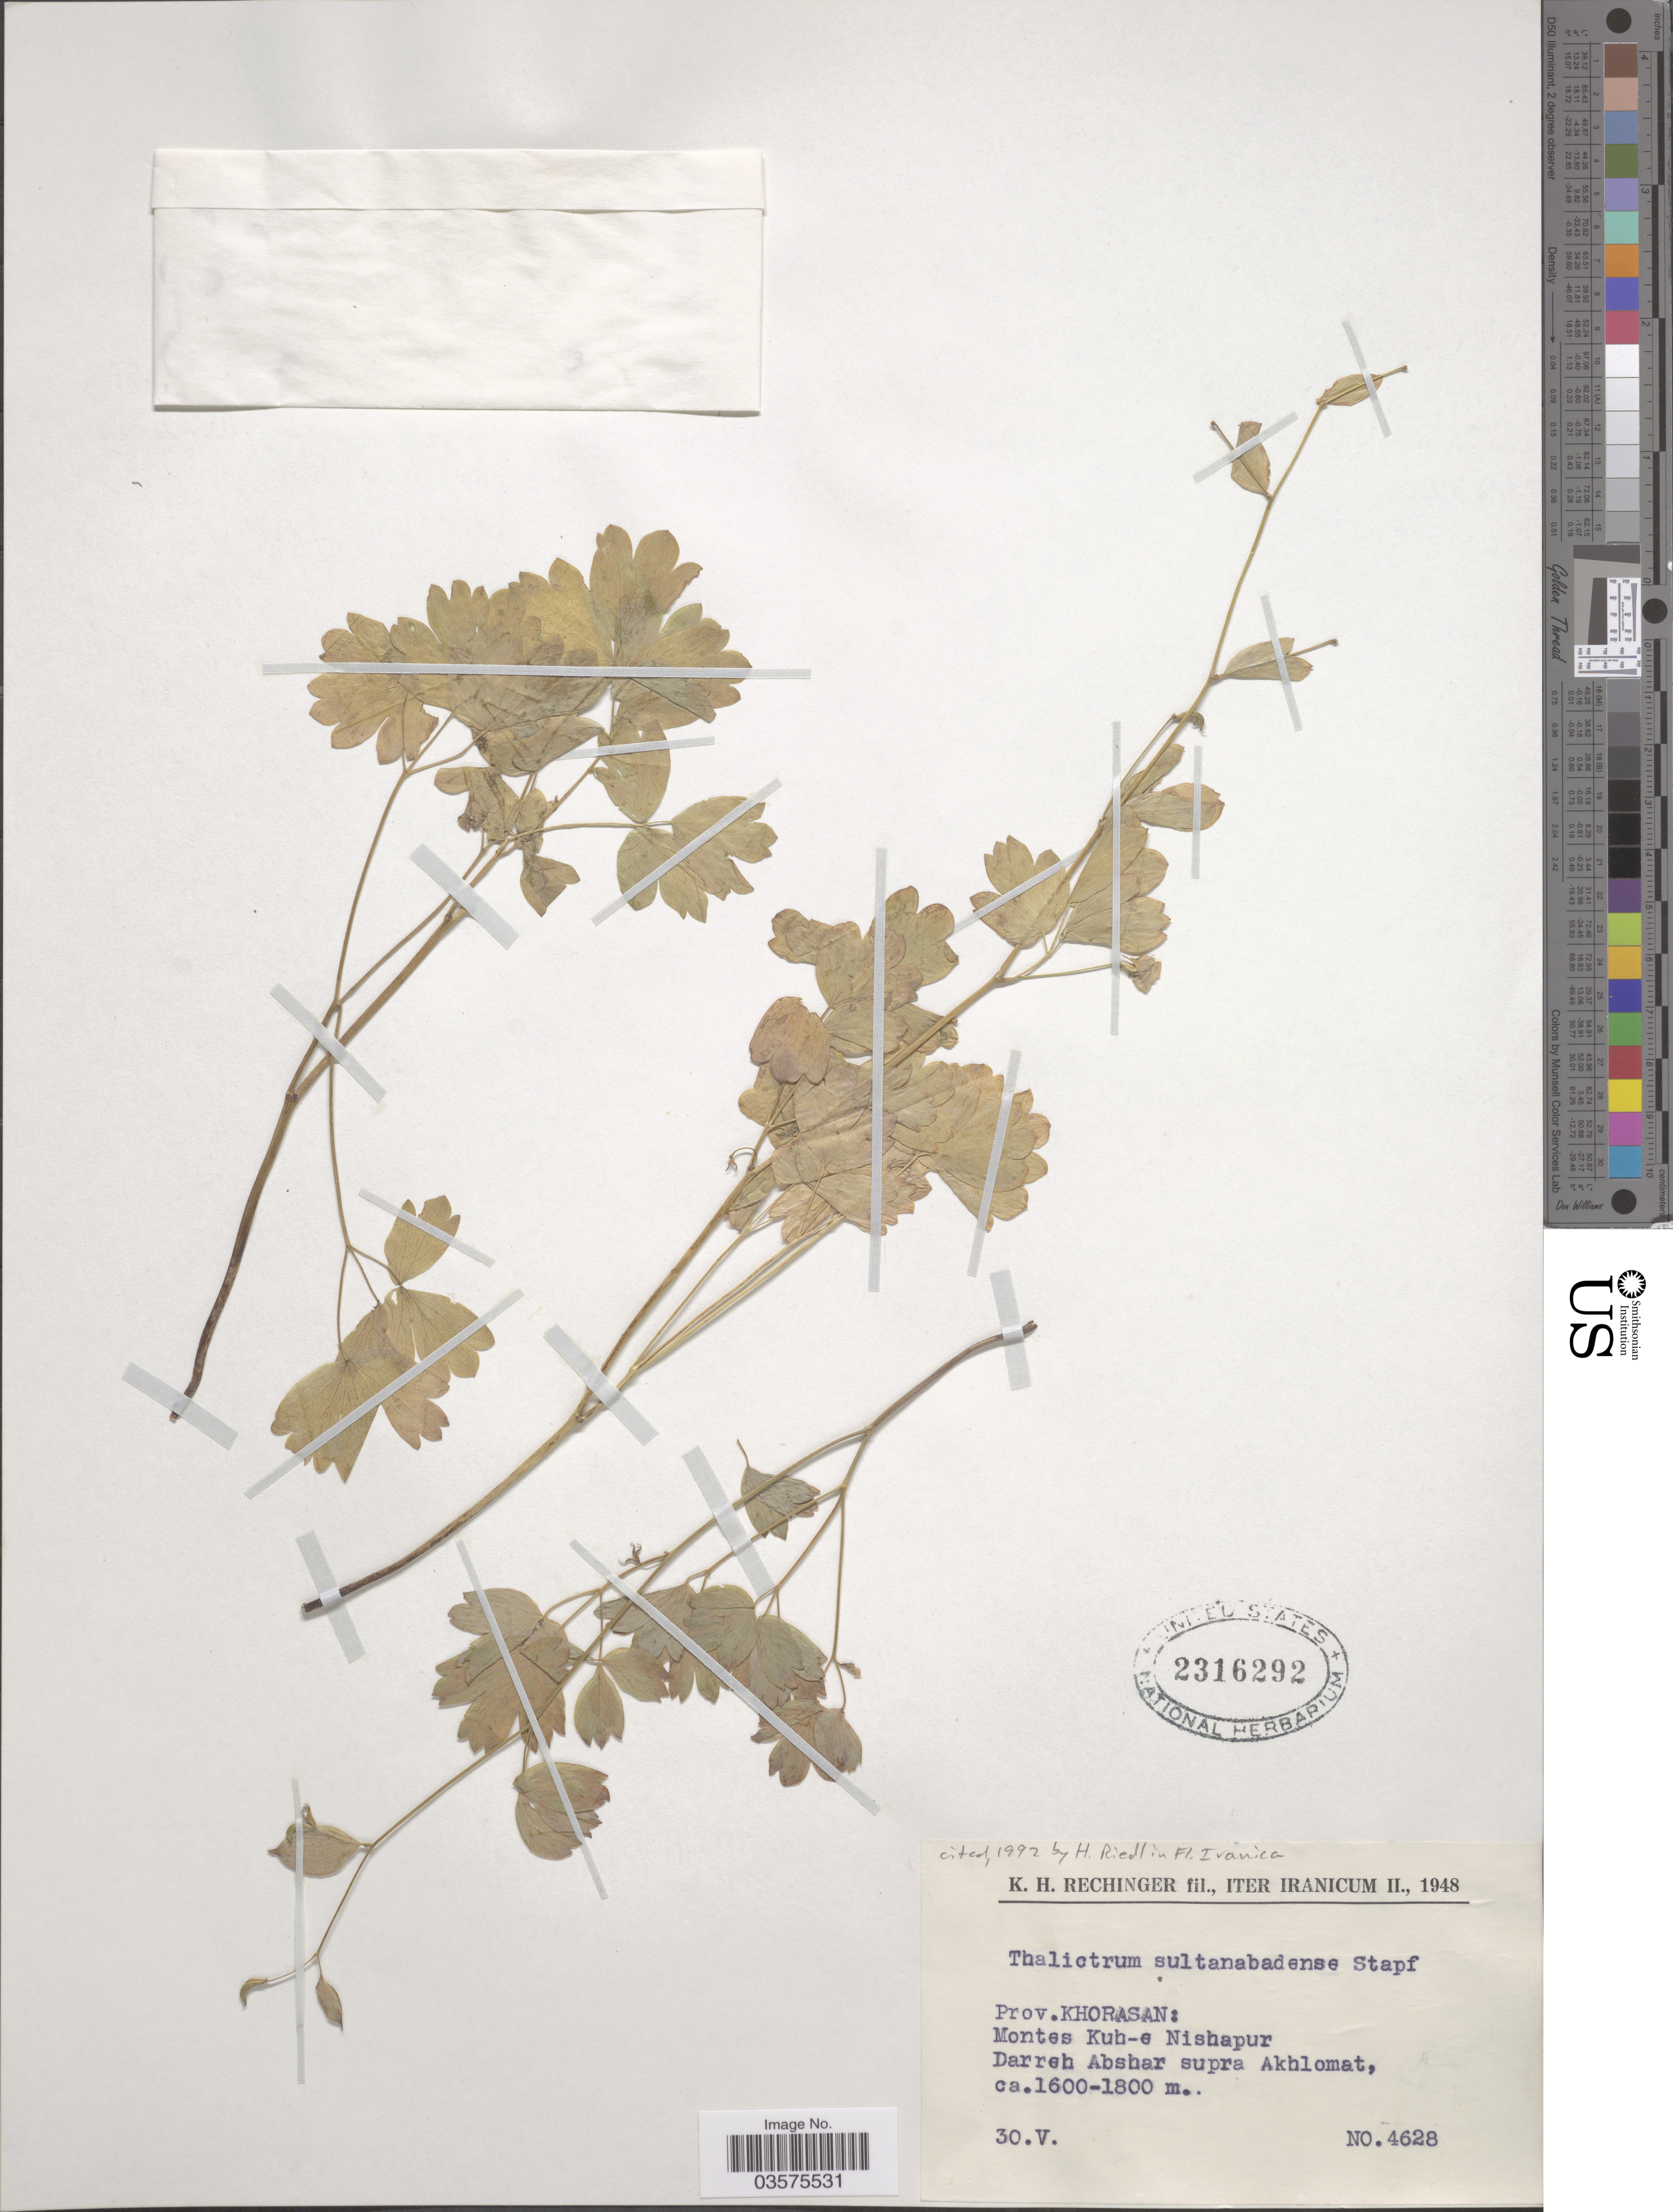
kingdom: Plantae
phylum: Tracheophyta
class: Magnoliopsida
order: Ranunculales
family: Ranunculaceae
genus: Thalictrum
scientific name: Thalictrum sultanabadense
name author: Stapf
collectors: K. H. Rechinger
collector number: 4628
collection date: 1948-05-30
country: Iran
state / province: Khorasan [obsolete]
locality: Prov. Khorasan: Montes Kuh-e Nishapur. Darreh Abshar supra Akhlomat.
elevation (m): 1600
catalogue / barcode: US 2316292